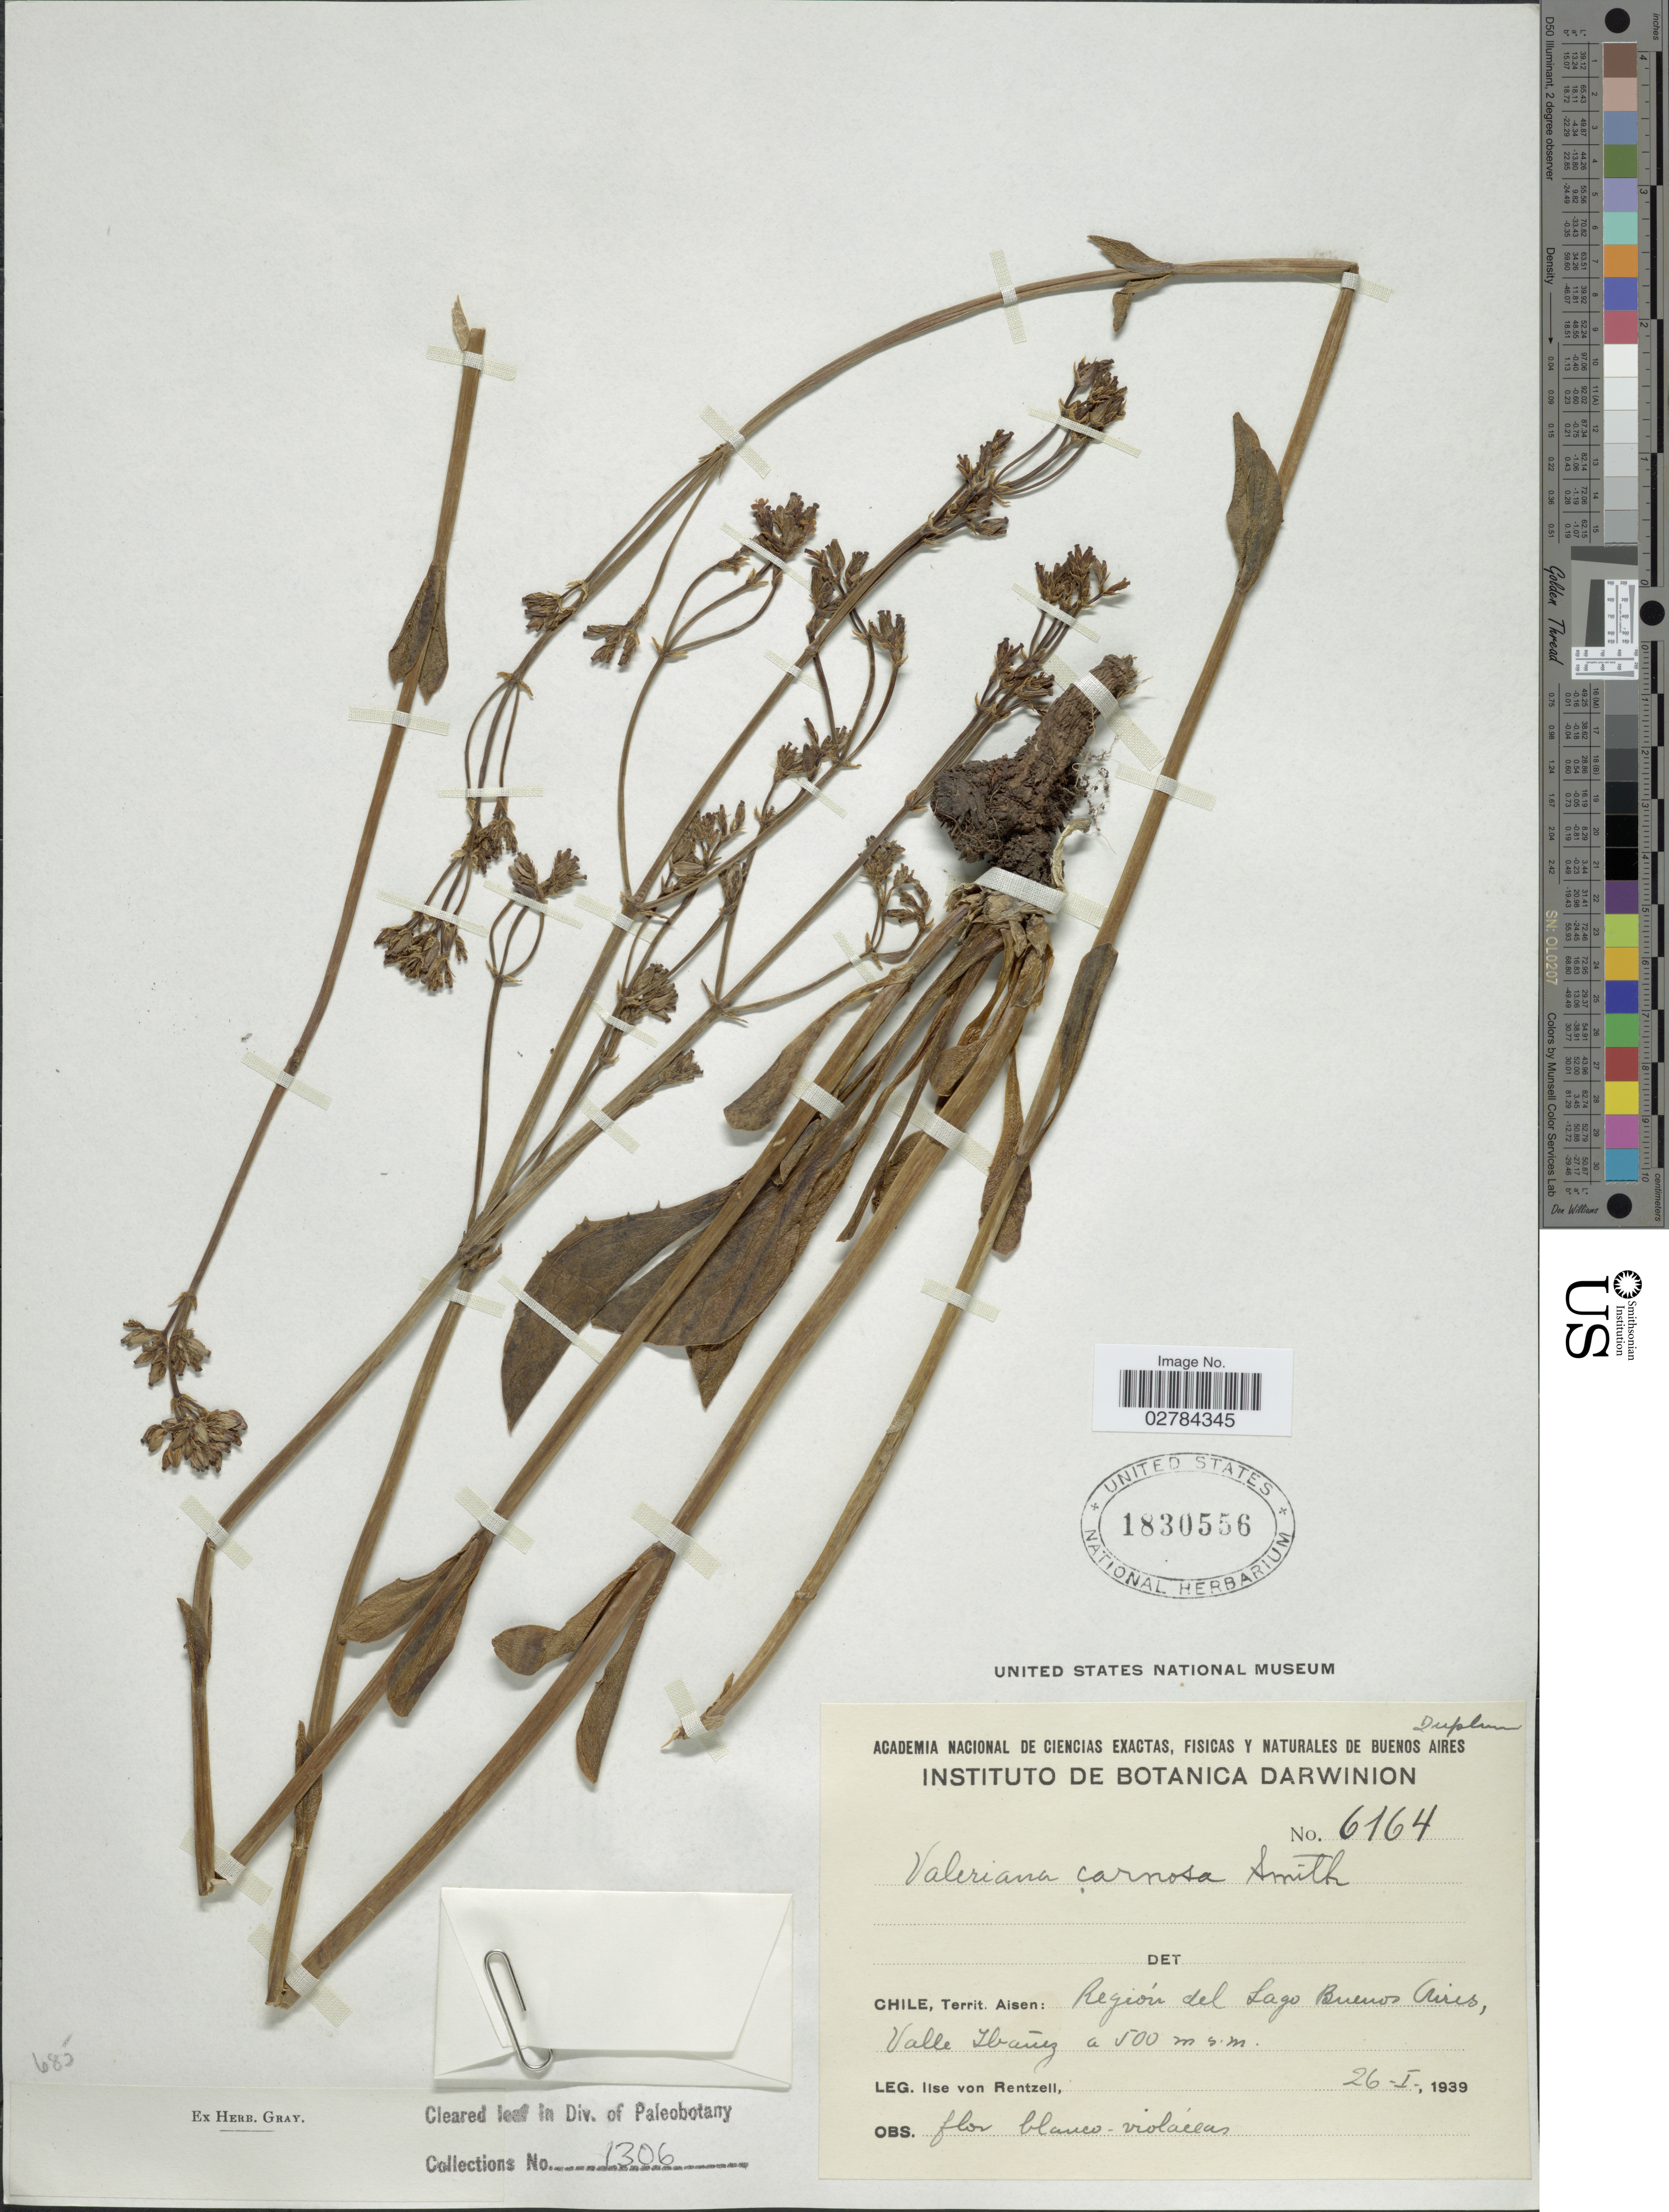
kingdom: Plantae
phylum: Tracheophyta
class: Magnoliopsida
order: Dipsacales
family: Caprifoliaceae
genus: Valeriana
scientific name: Valeriana carnosa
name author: Sm.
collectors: I. von Rentzell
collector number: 6164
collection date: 1939-01-26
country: Chile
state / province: Aisén (XI)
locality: Región del Lago Buenos Aires, Valle Ibanèz.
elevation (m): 500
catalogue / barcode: US 1830556